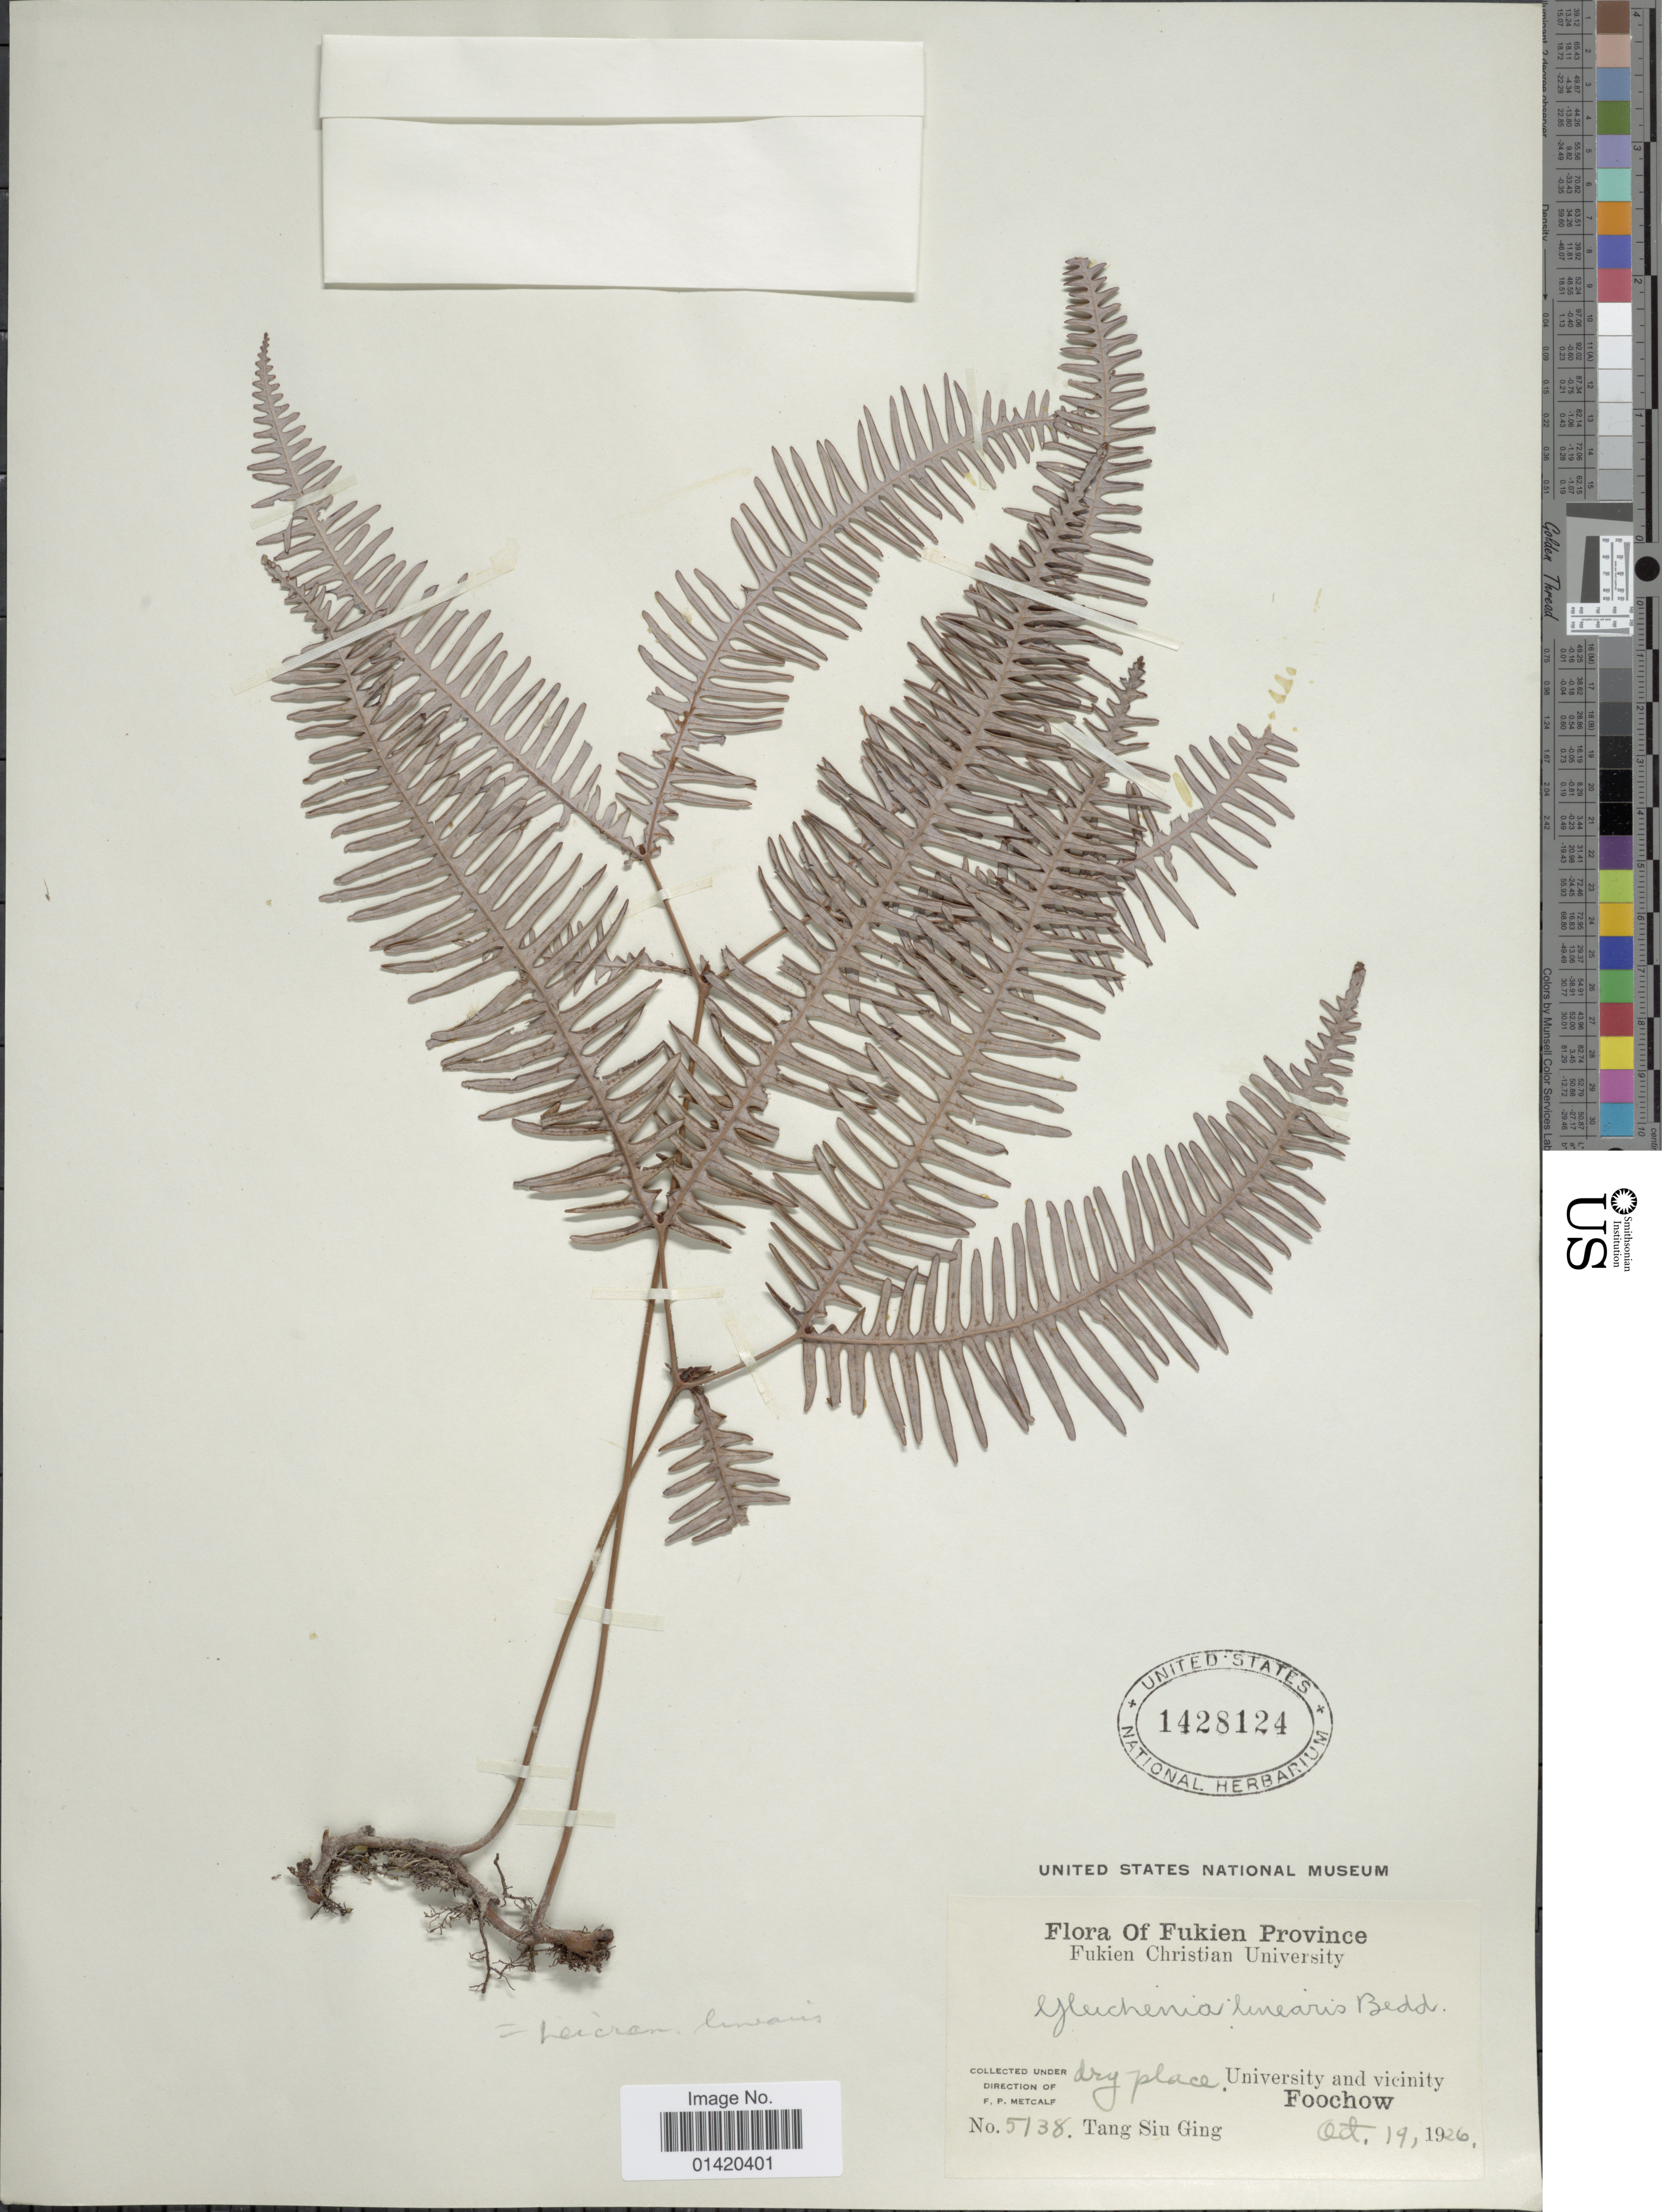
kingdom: Plantae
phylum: Tracheophyta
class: Polypodiopsida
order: Gleicheniales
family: Gleicheniaceae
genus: Dicranopteris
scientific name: Dicranopteris linearis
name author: (Burm. f.) Underw.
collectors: T. Ging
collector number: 5138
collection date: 1926-10-19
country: China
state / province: Fujian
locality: Fukien Province, University and vicinity Foochow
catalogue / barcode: US 1428124